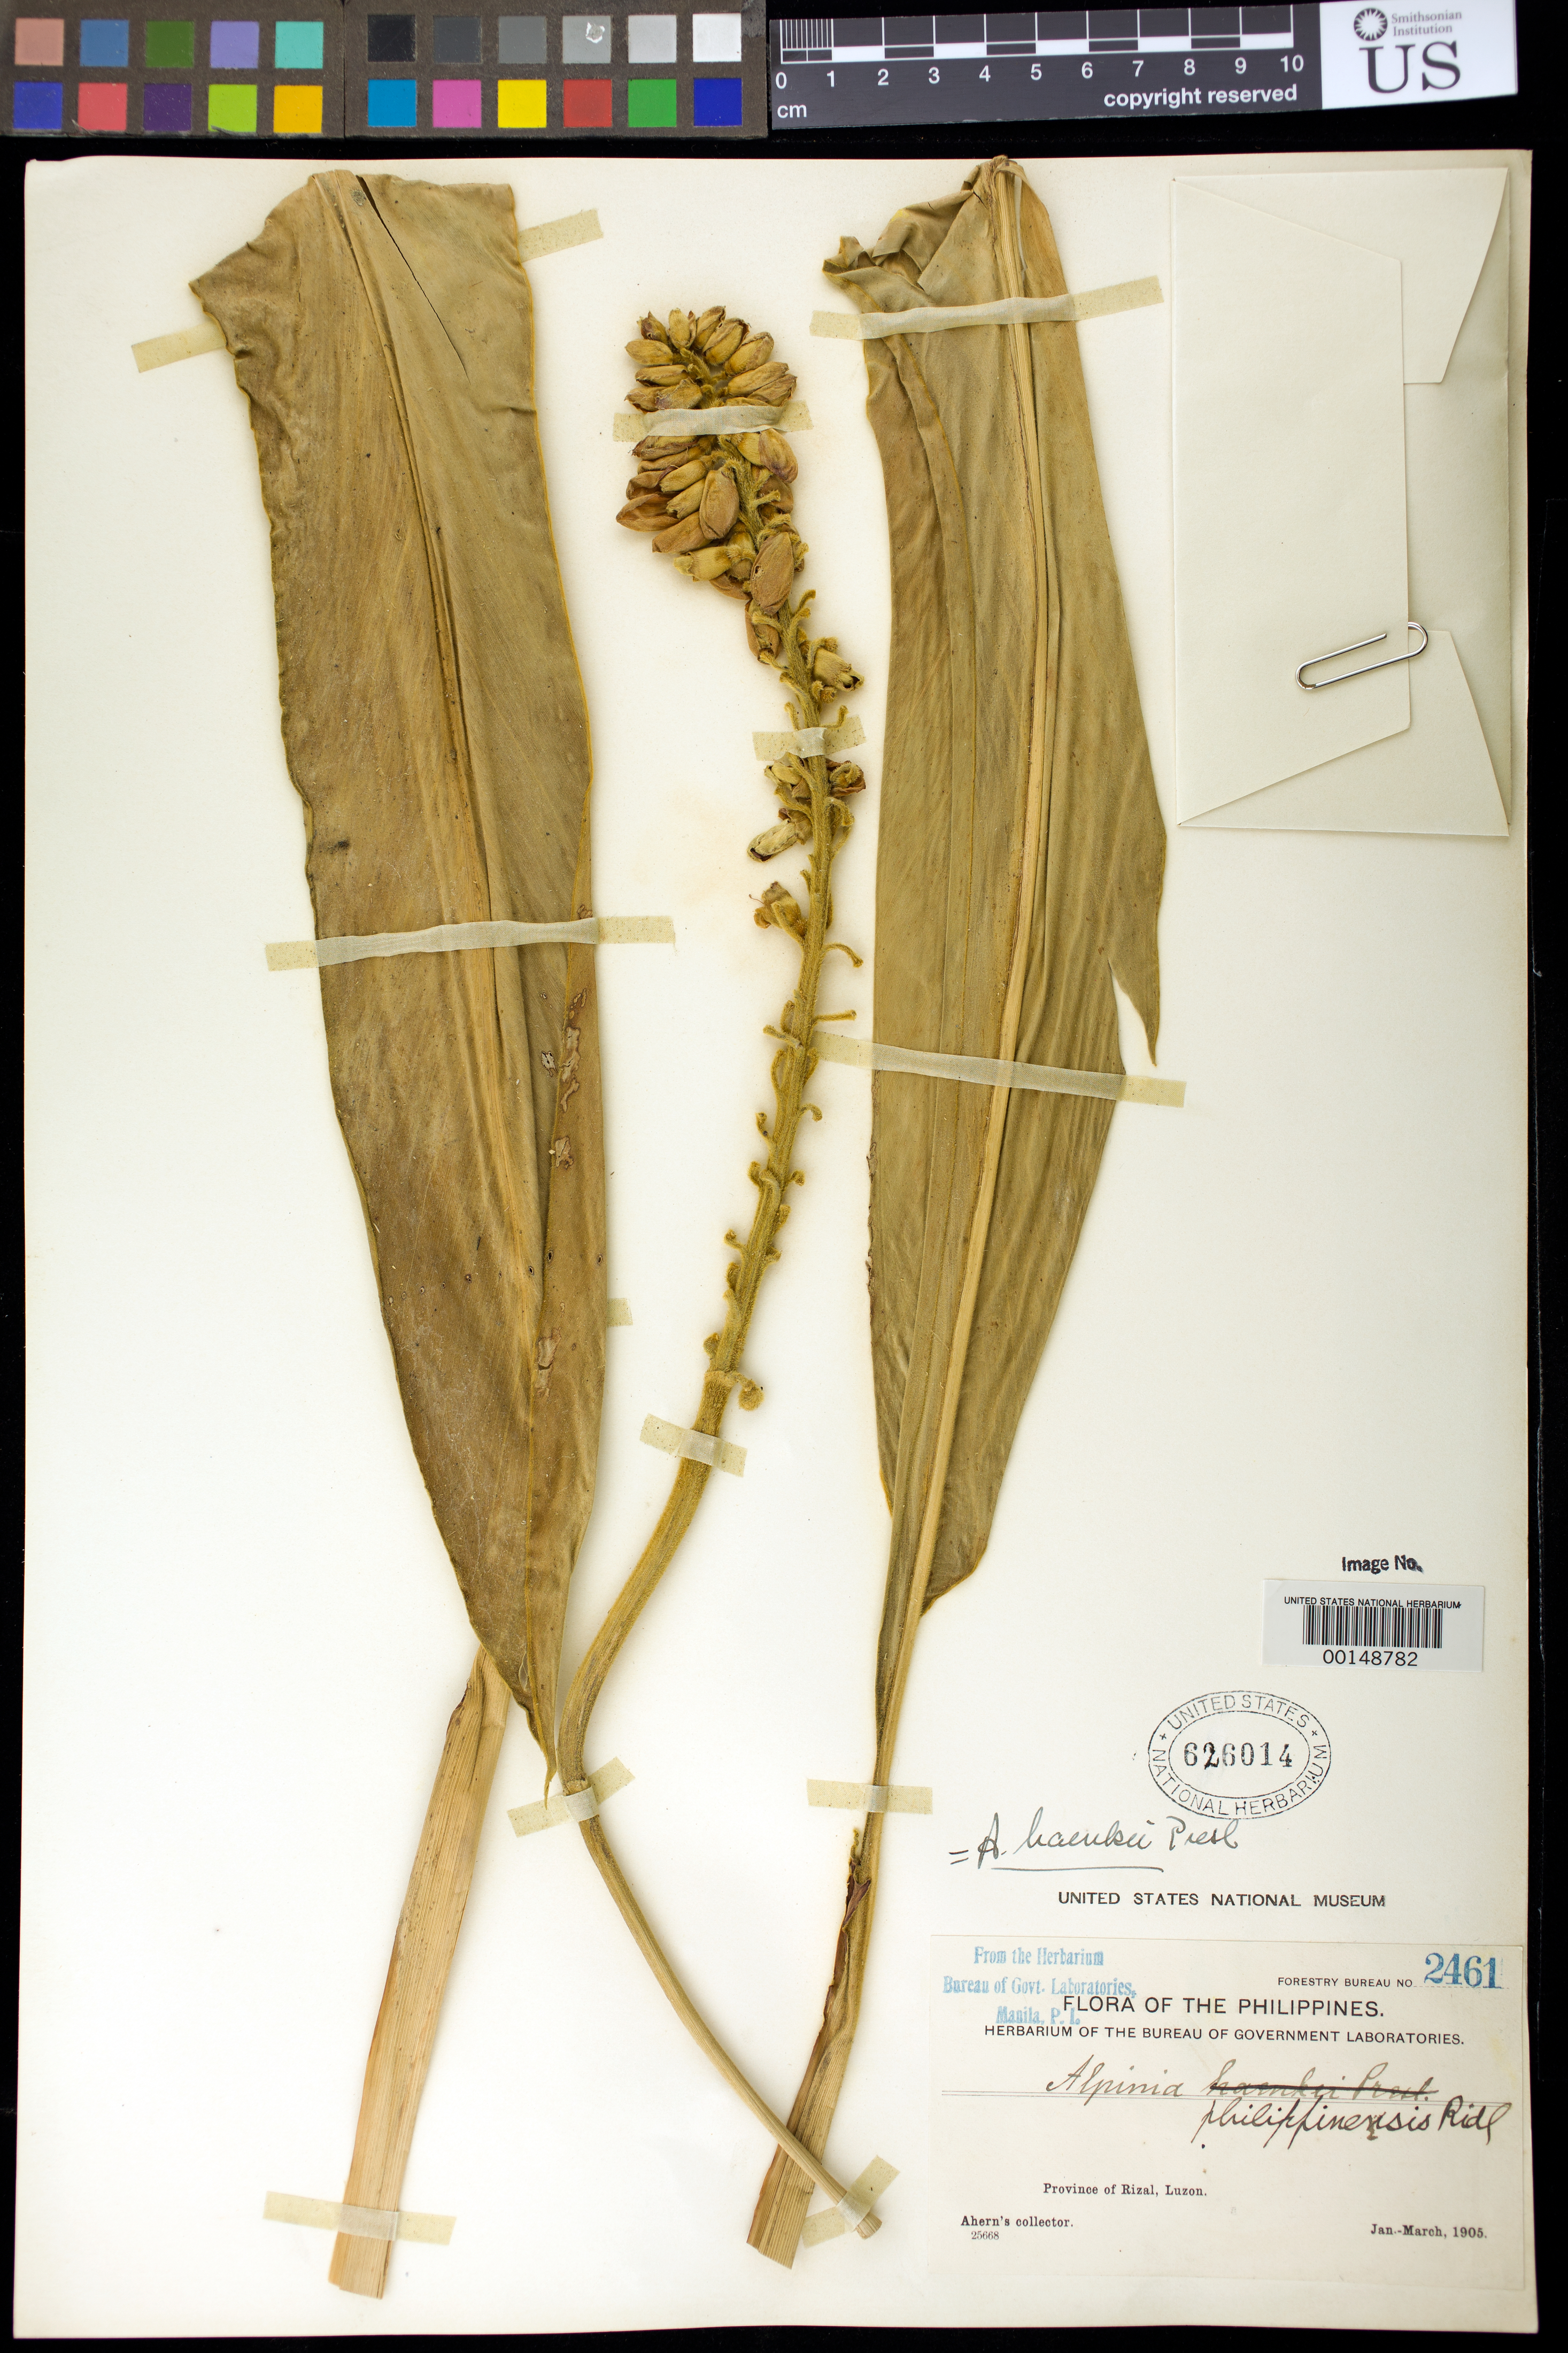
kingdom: Plantae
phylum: Tracheophyta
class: Liliopsida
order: Zingiberales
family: Zingiberaceae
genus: Alpinia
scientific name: Alpinia haenkei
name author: C. Presl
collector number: For. Bur. 2461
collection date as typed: Jan 1905 to -- Mar 1905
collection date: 1905-01/1905-03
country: Philippines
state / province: Calabarzon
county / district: Rizal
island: Luzon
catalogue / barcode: US 626014